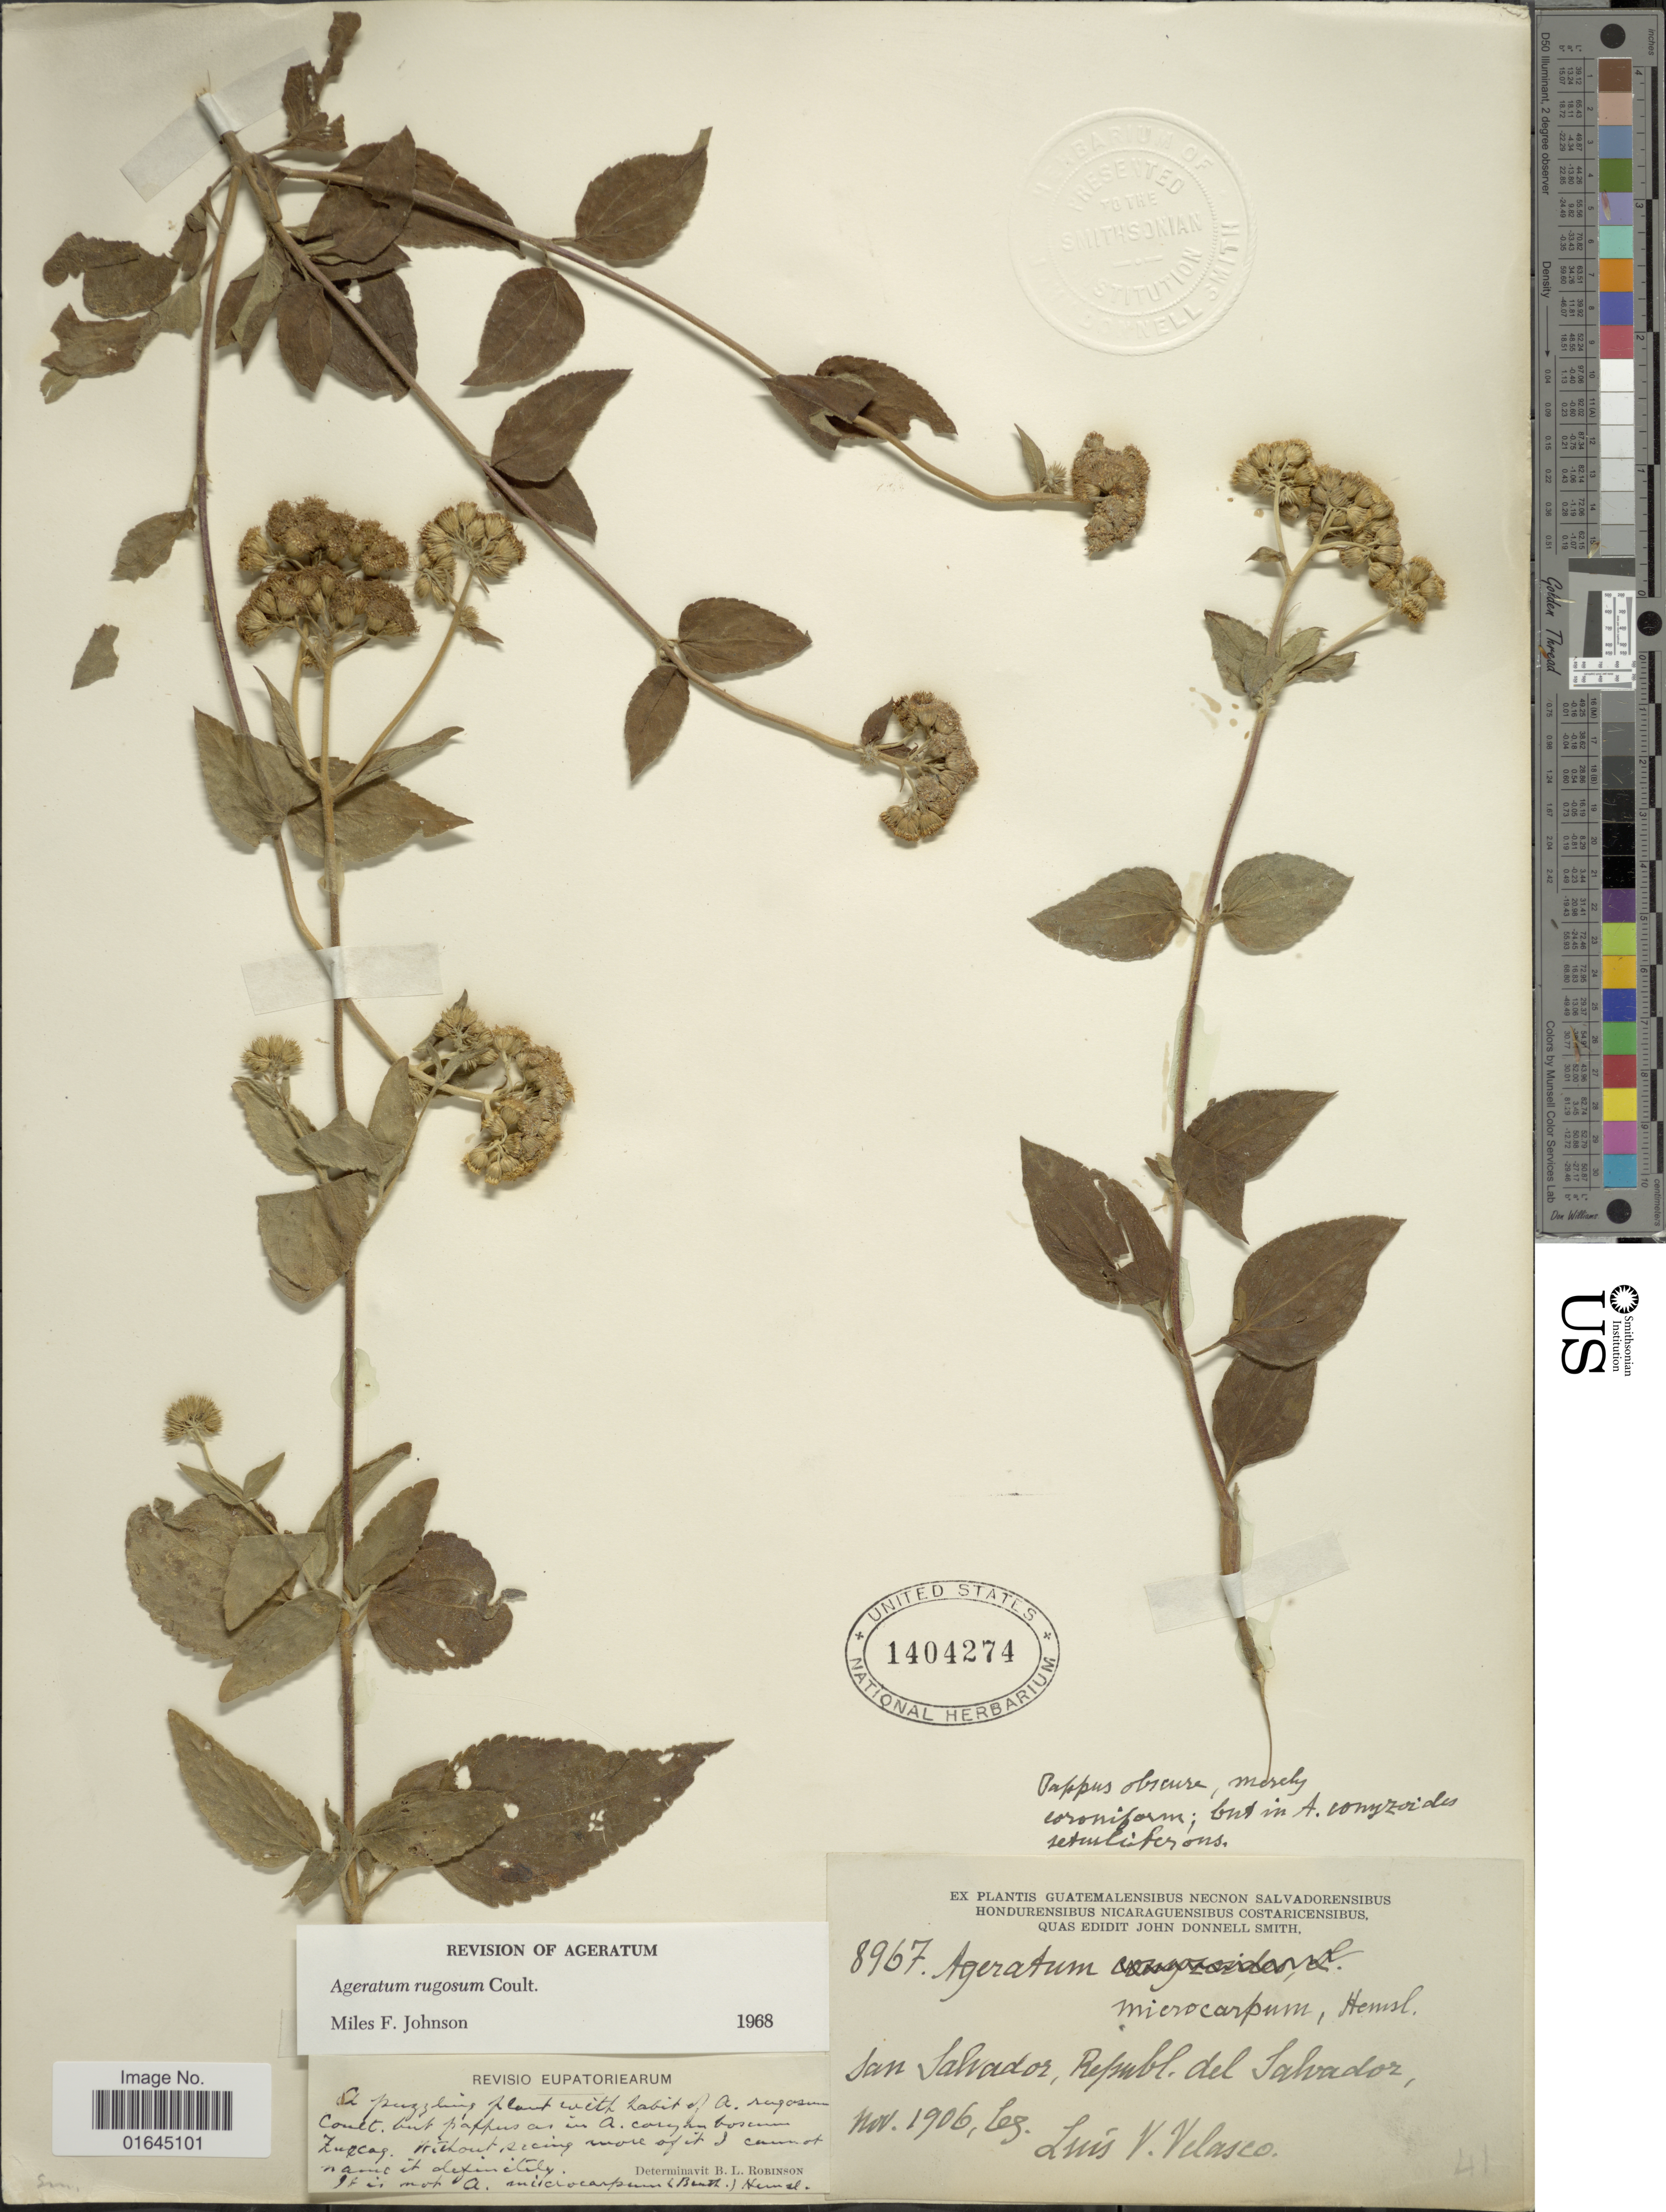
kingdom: Plantae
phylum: Tracheophyta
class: Magnoliopsida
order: Asterales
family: Asteraceae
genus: Ageratum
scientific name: Ageratum rugosum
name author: J.M. Coult.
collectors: L. Velasco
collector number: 8967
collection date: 1906-11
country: El Salvador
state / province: San Salvador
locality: San Salvador. Republi. del Salvador.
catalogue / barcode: US 1404274